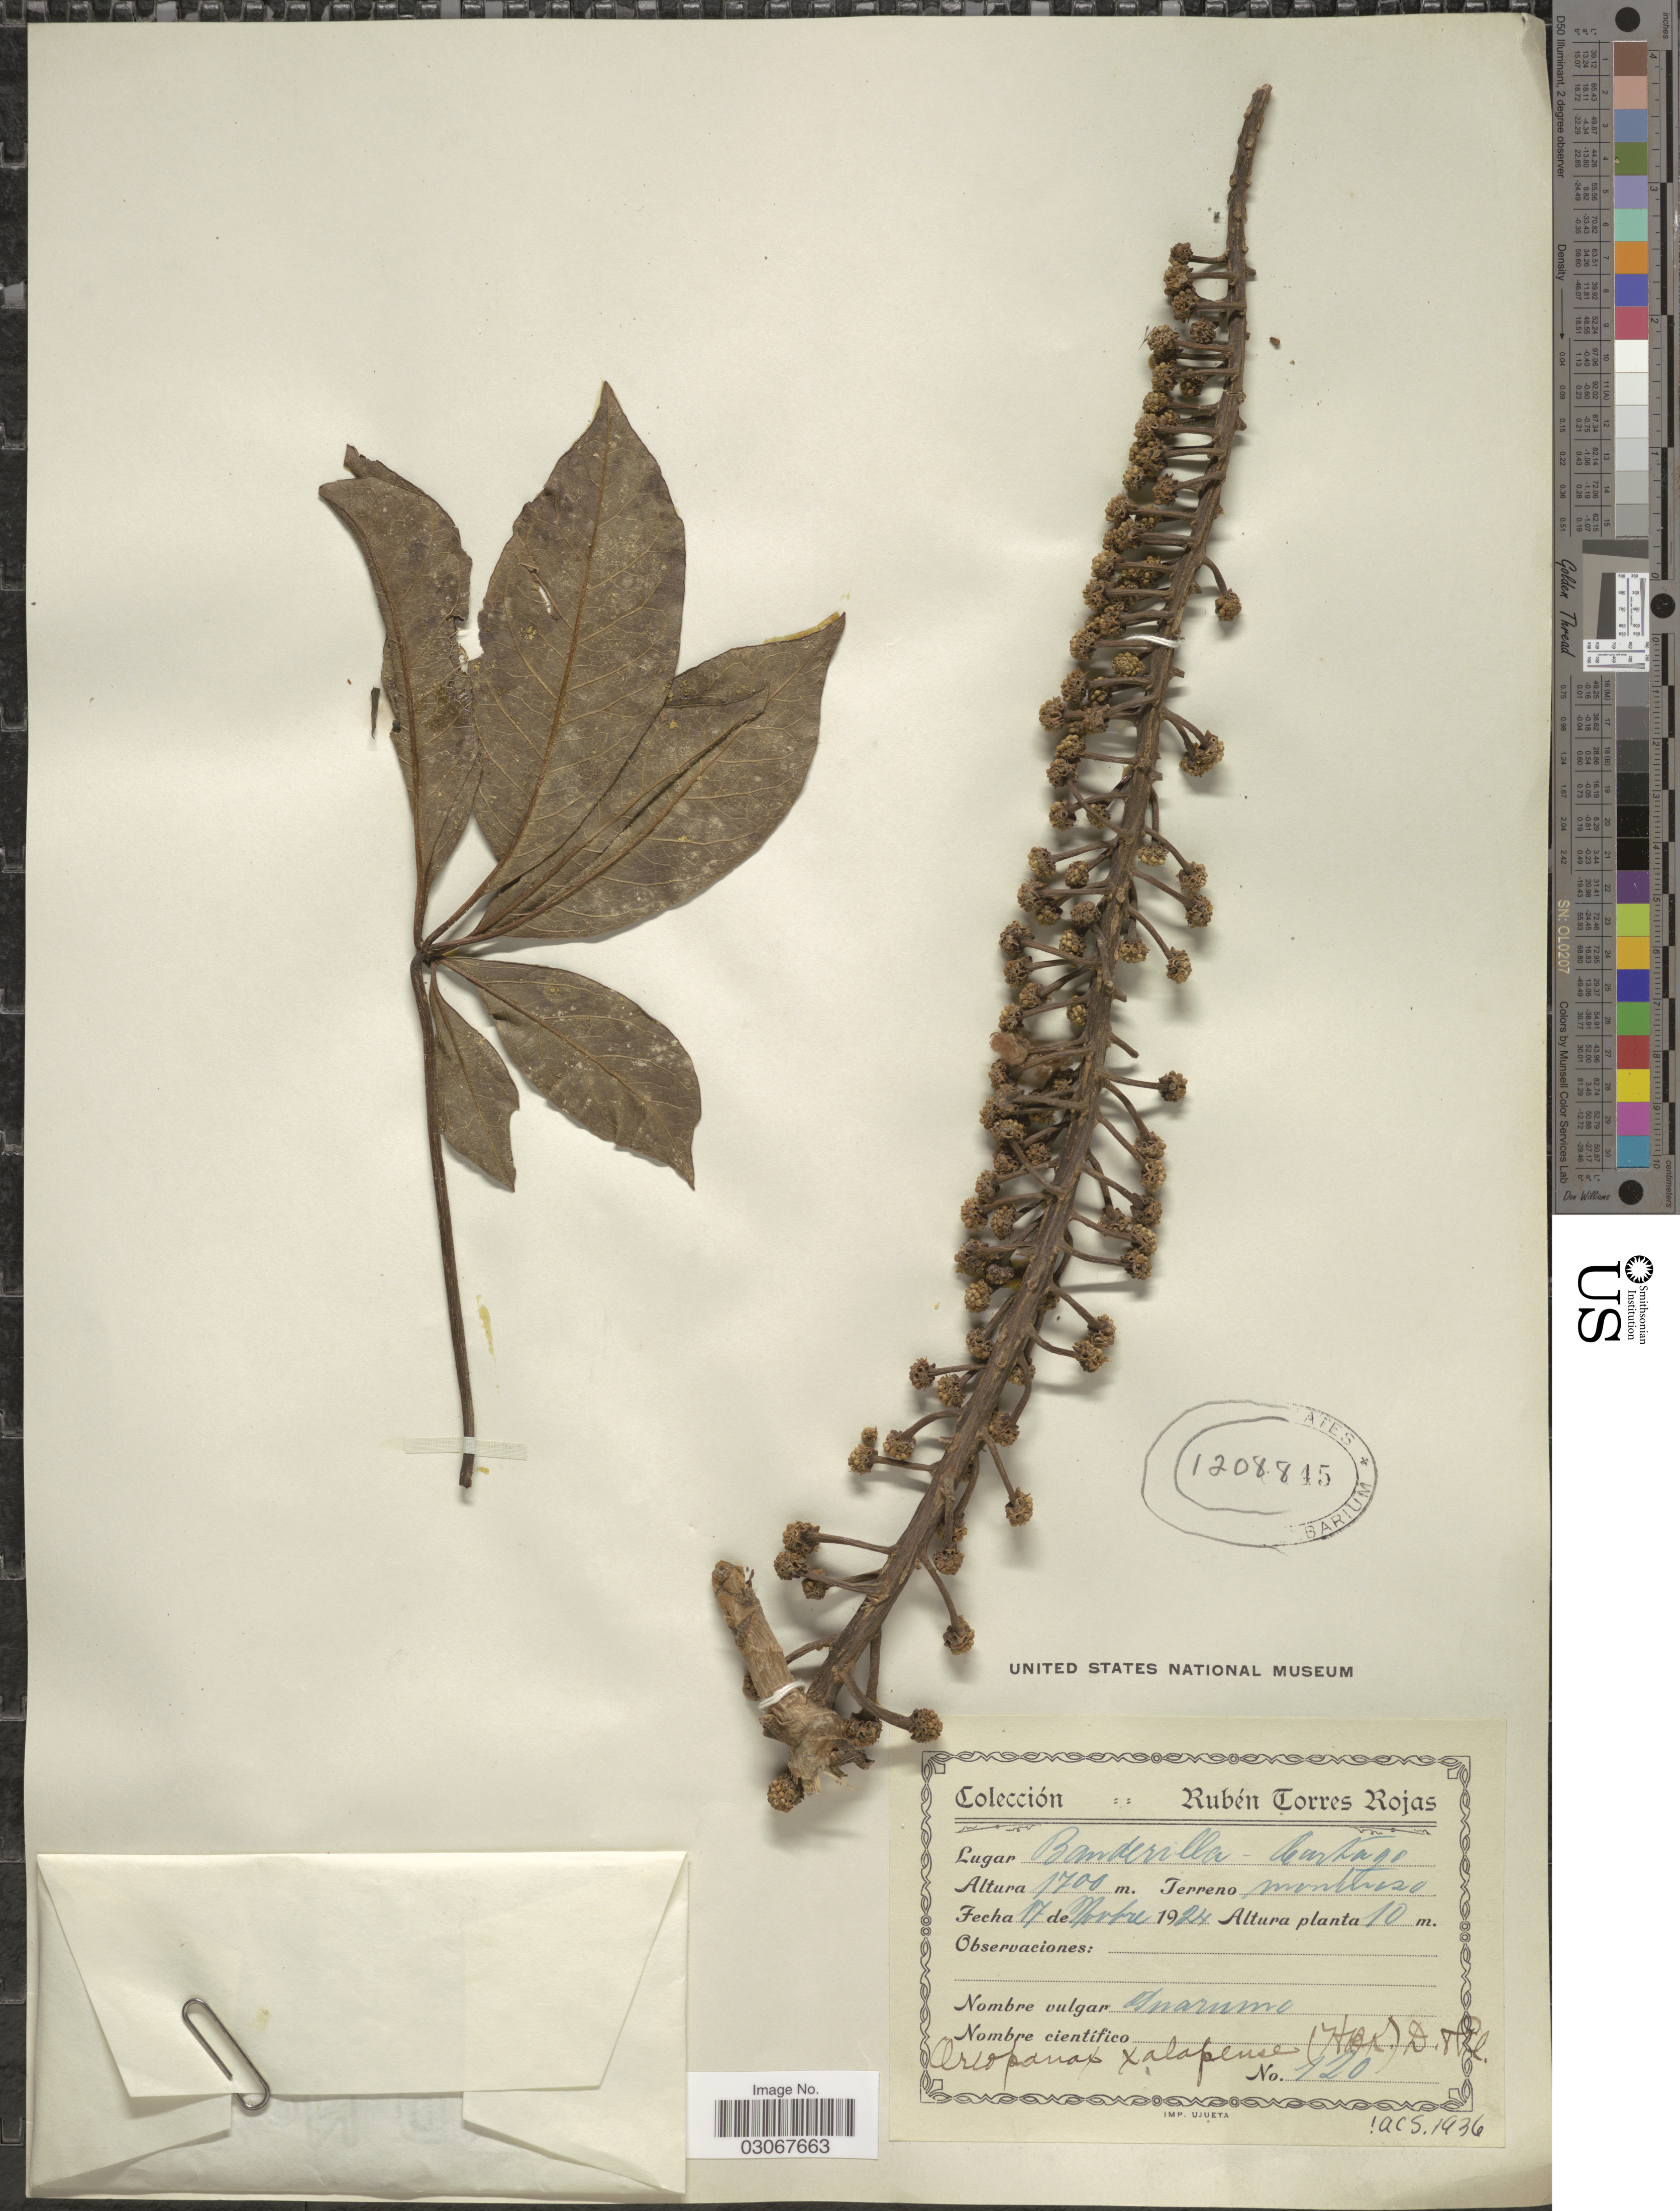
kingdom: Plantae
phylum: Tracheophyta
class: Magnoliopsida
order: Apiales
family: Araliaceae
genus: Oreopanax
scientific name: Oreopanax xalapensis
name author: (Kunth) Decne. & Planch.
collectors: R. Torres Rojas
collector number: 120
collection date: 1924-11-17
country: Costa Rica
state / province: Cartago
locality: Banderilla.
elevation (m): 1700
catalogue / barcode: US 1208845